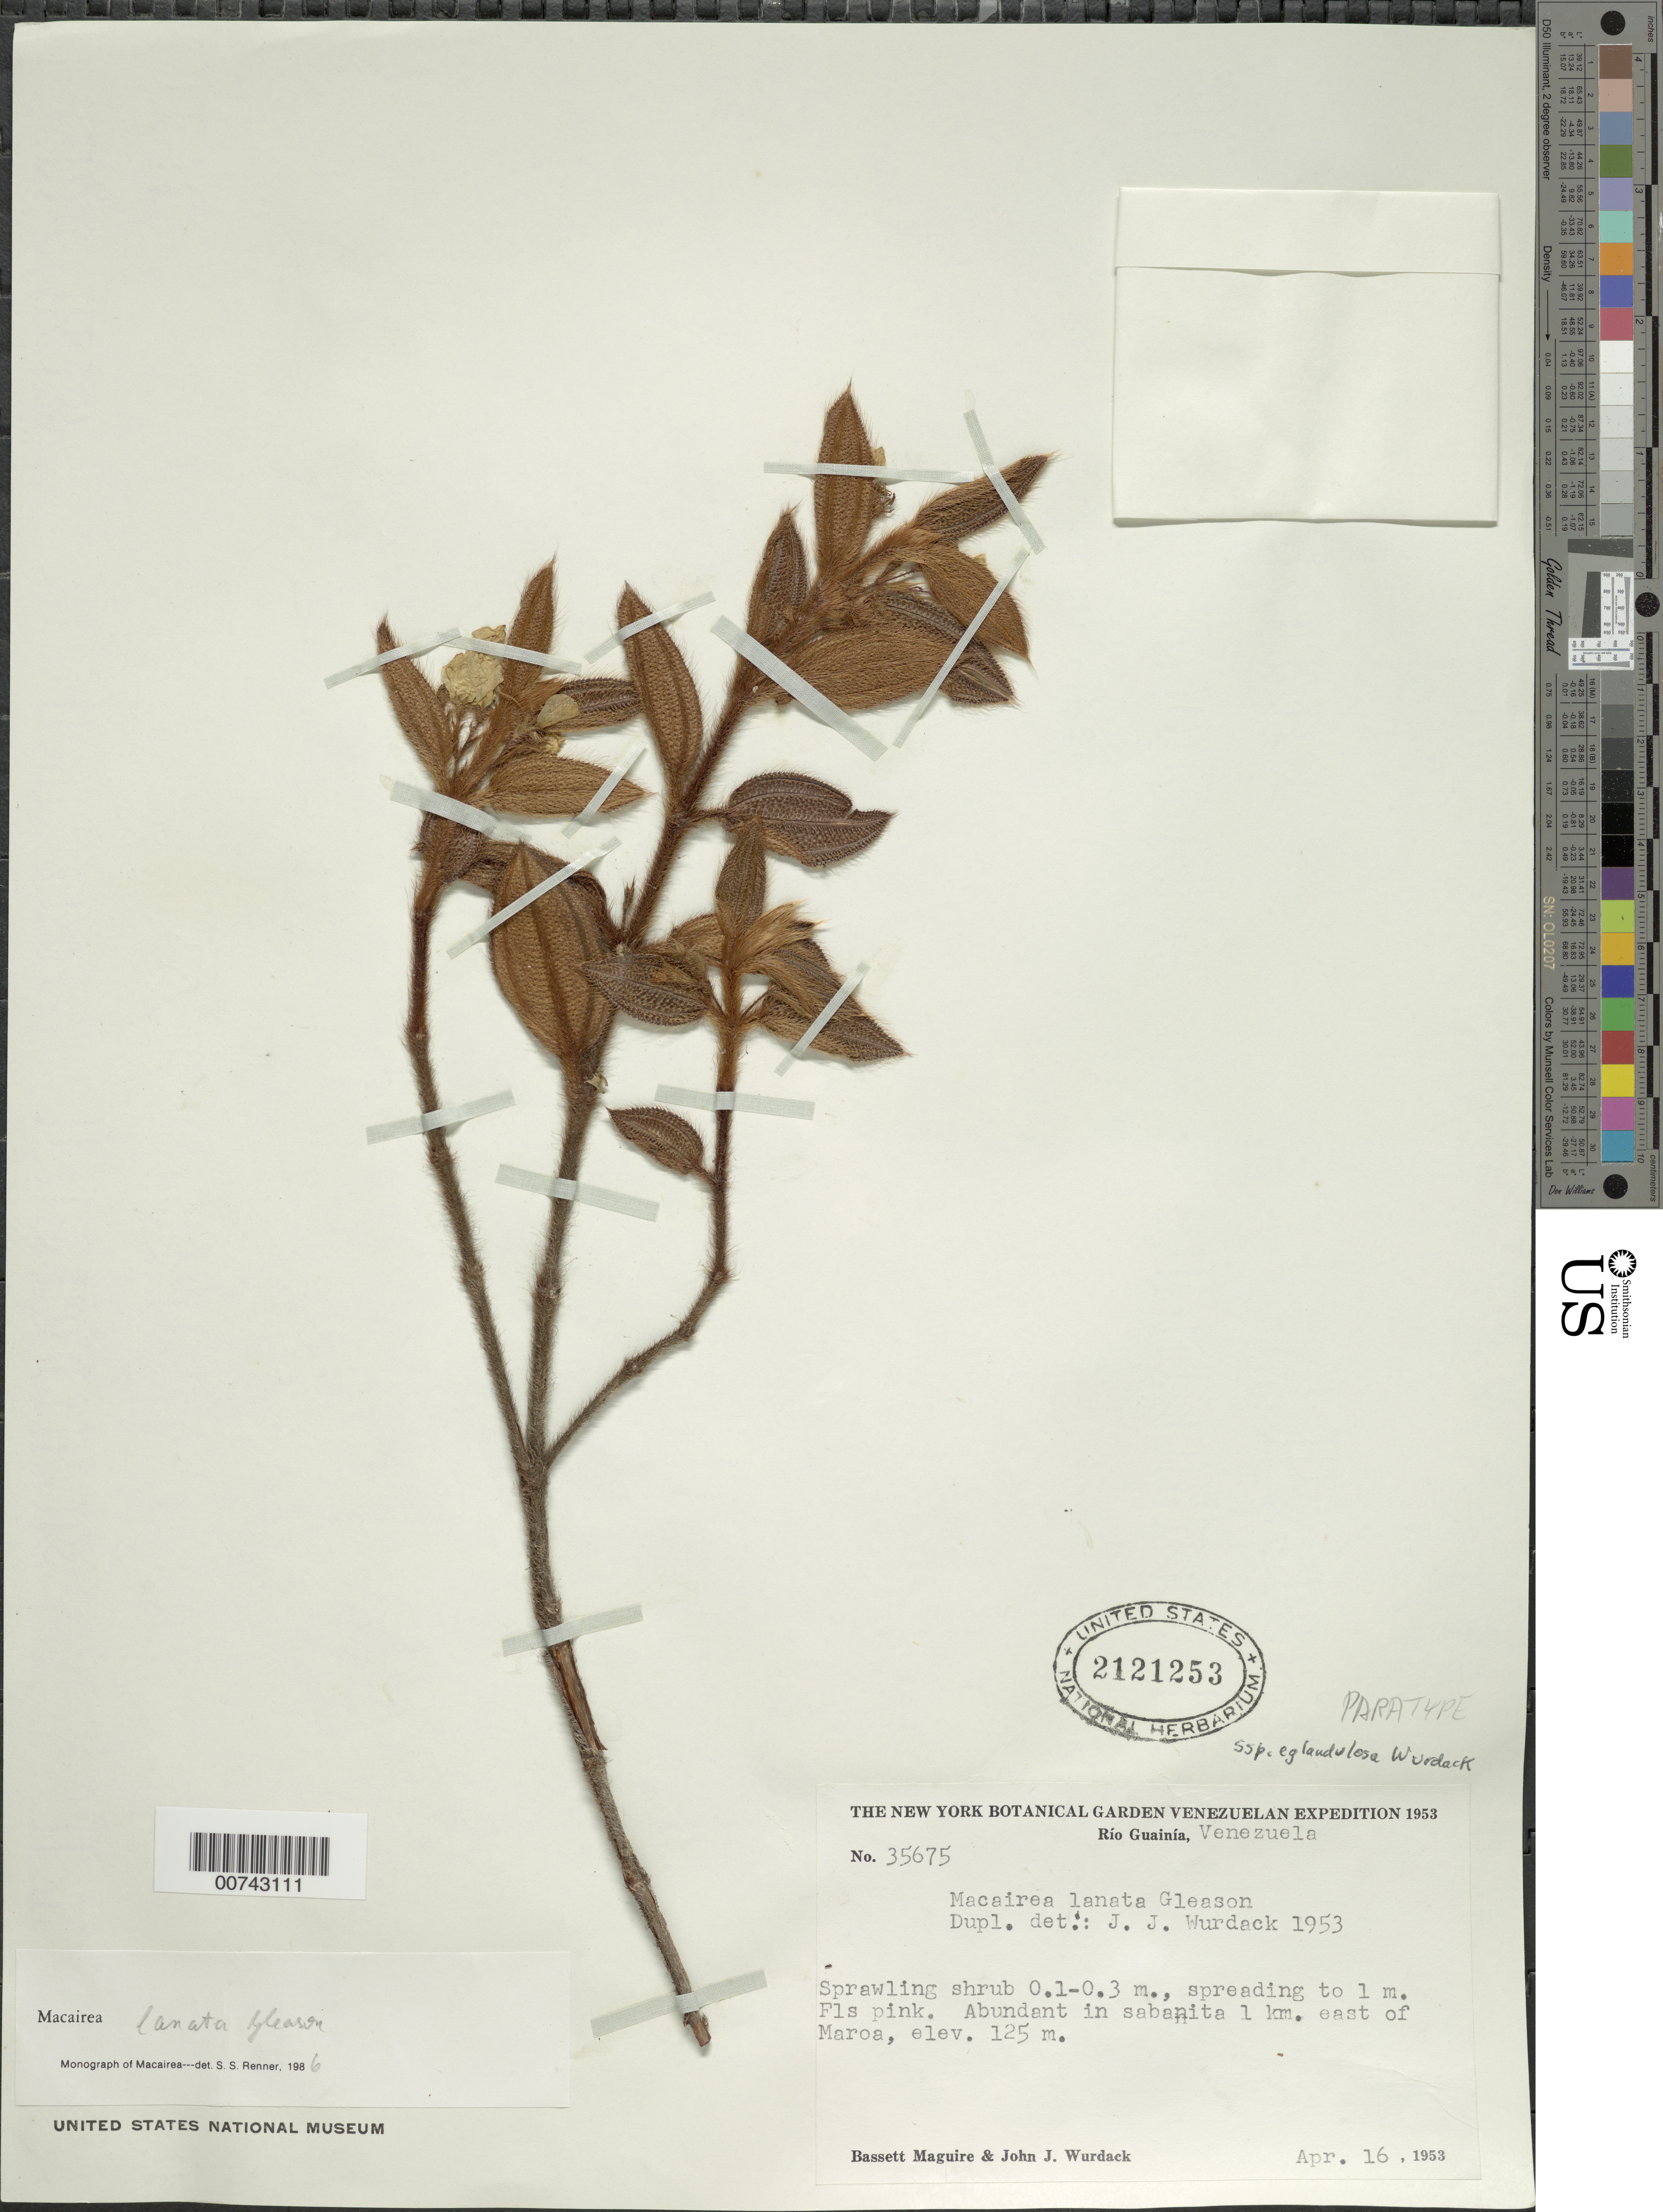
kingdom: Plantae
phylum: Tracheophyta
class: Magnoliopsida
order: Myrtales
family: Melastomataceae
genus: Macairea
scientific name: Macairea lanata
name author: Gleason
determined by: Wurdack, John J., (US), US (UNITED STATES)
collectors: B. Maguire & J. J. Wurdack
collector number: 35675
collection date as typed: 16-Apr-53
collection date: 1953-04-16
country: Venezuela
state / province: Amazonas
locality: Río Guainía, 1 km E of Maroa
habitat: Sabanita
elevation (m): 125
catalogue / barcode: US 2121253